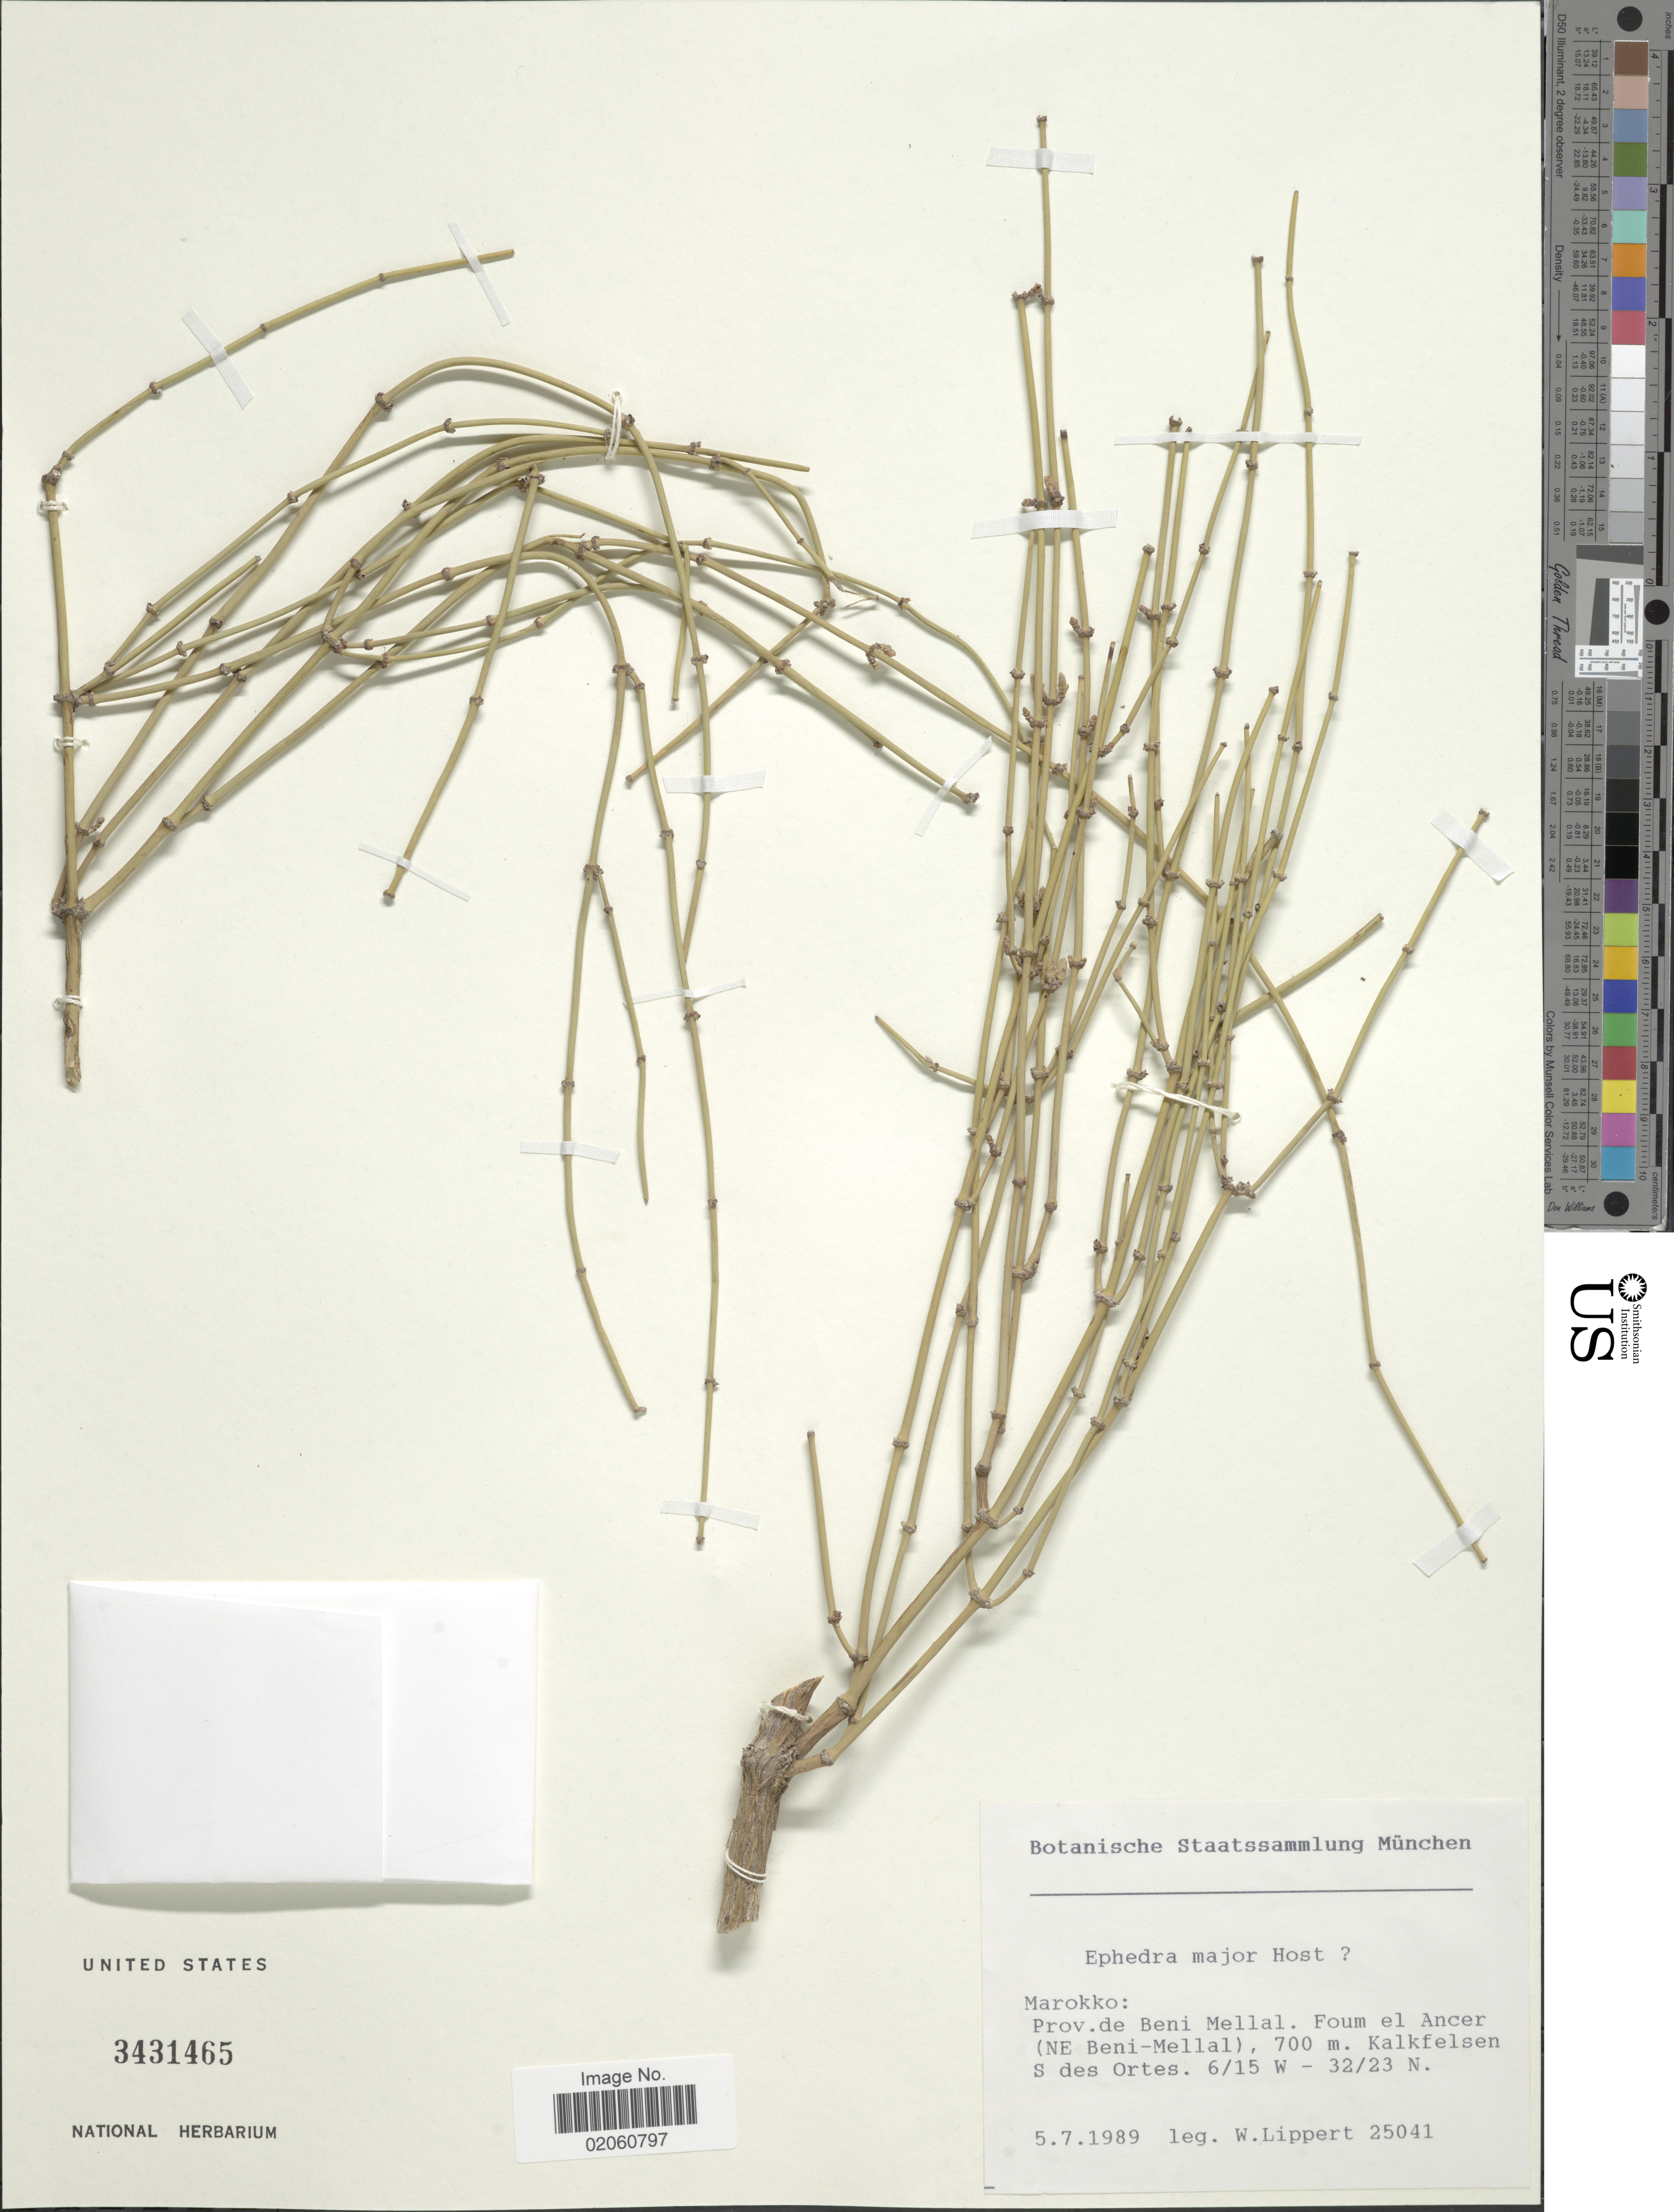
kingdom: Plantae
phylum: Tracheophyta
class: Gnetopsida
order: Ephedrales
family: Ephedraceae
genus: Ephedra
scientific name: Ephedra major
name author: Host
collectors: W. Lippert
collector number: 25041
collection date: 1989-07-05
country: Morocco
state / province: Gharb-Chrarda-Beni Hssen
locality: Prov. de Beni Mellal. Foum el Ancer (NE Beni-Mellal), Kalkfelsen S des Ortes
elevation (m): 700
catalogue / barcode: US 3431465